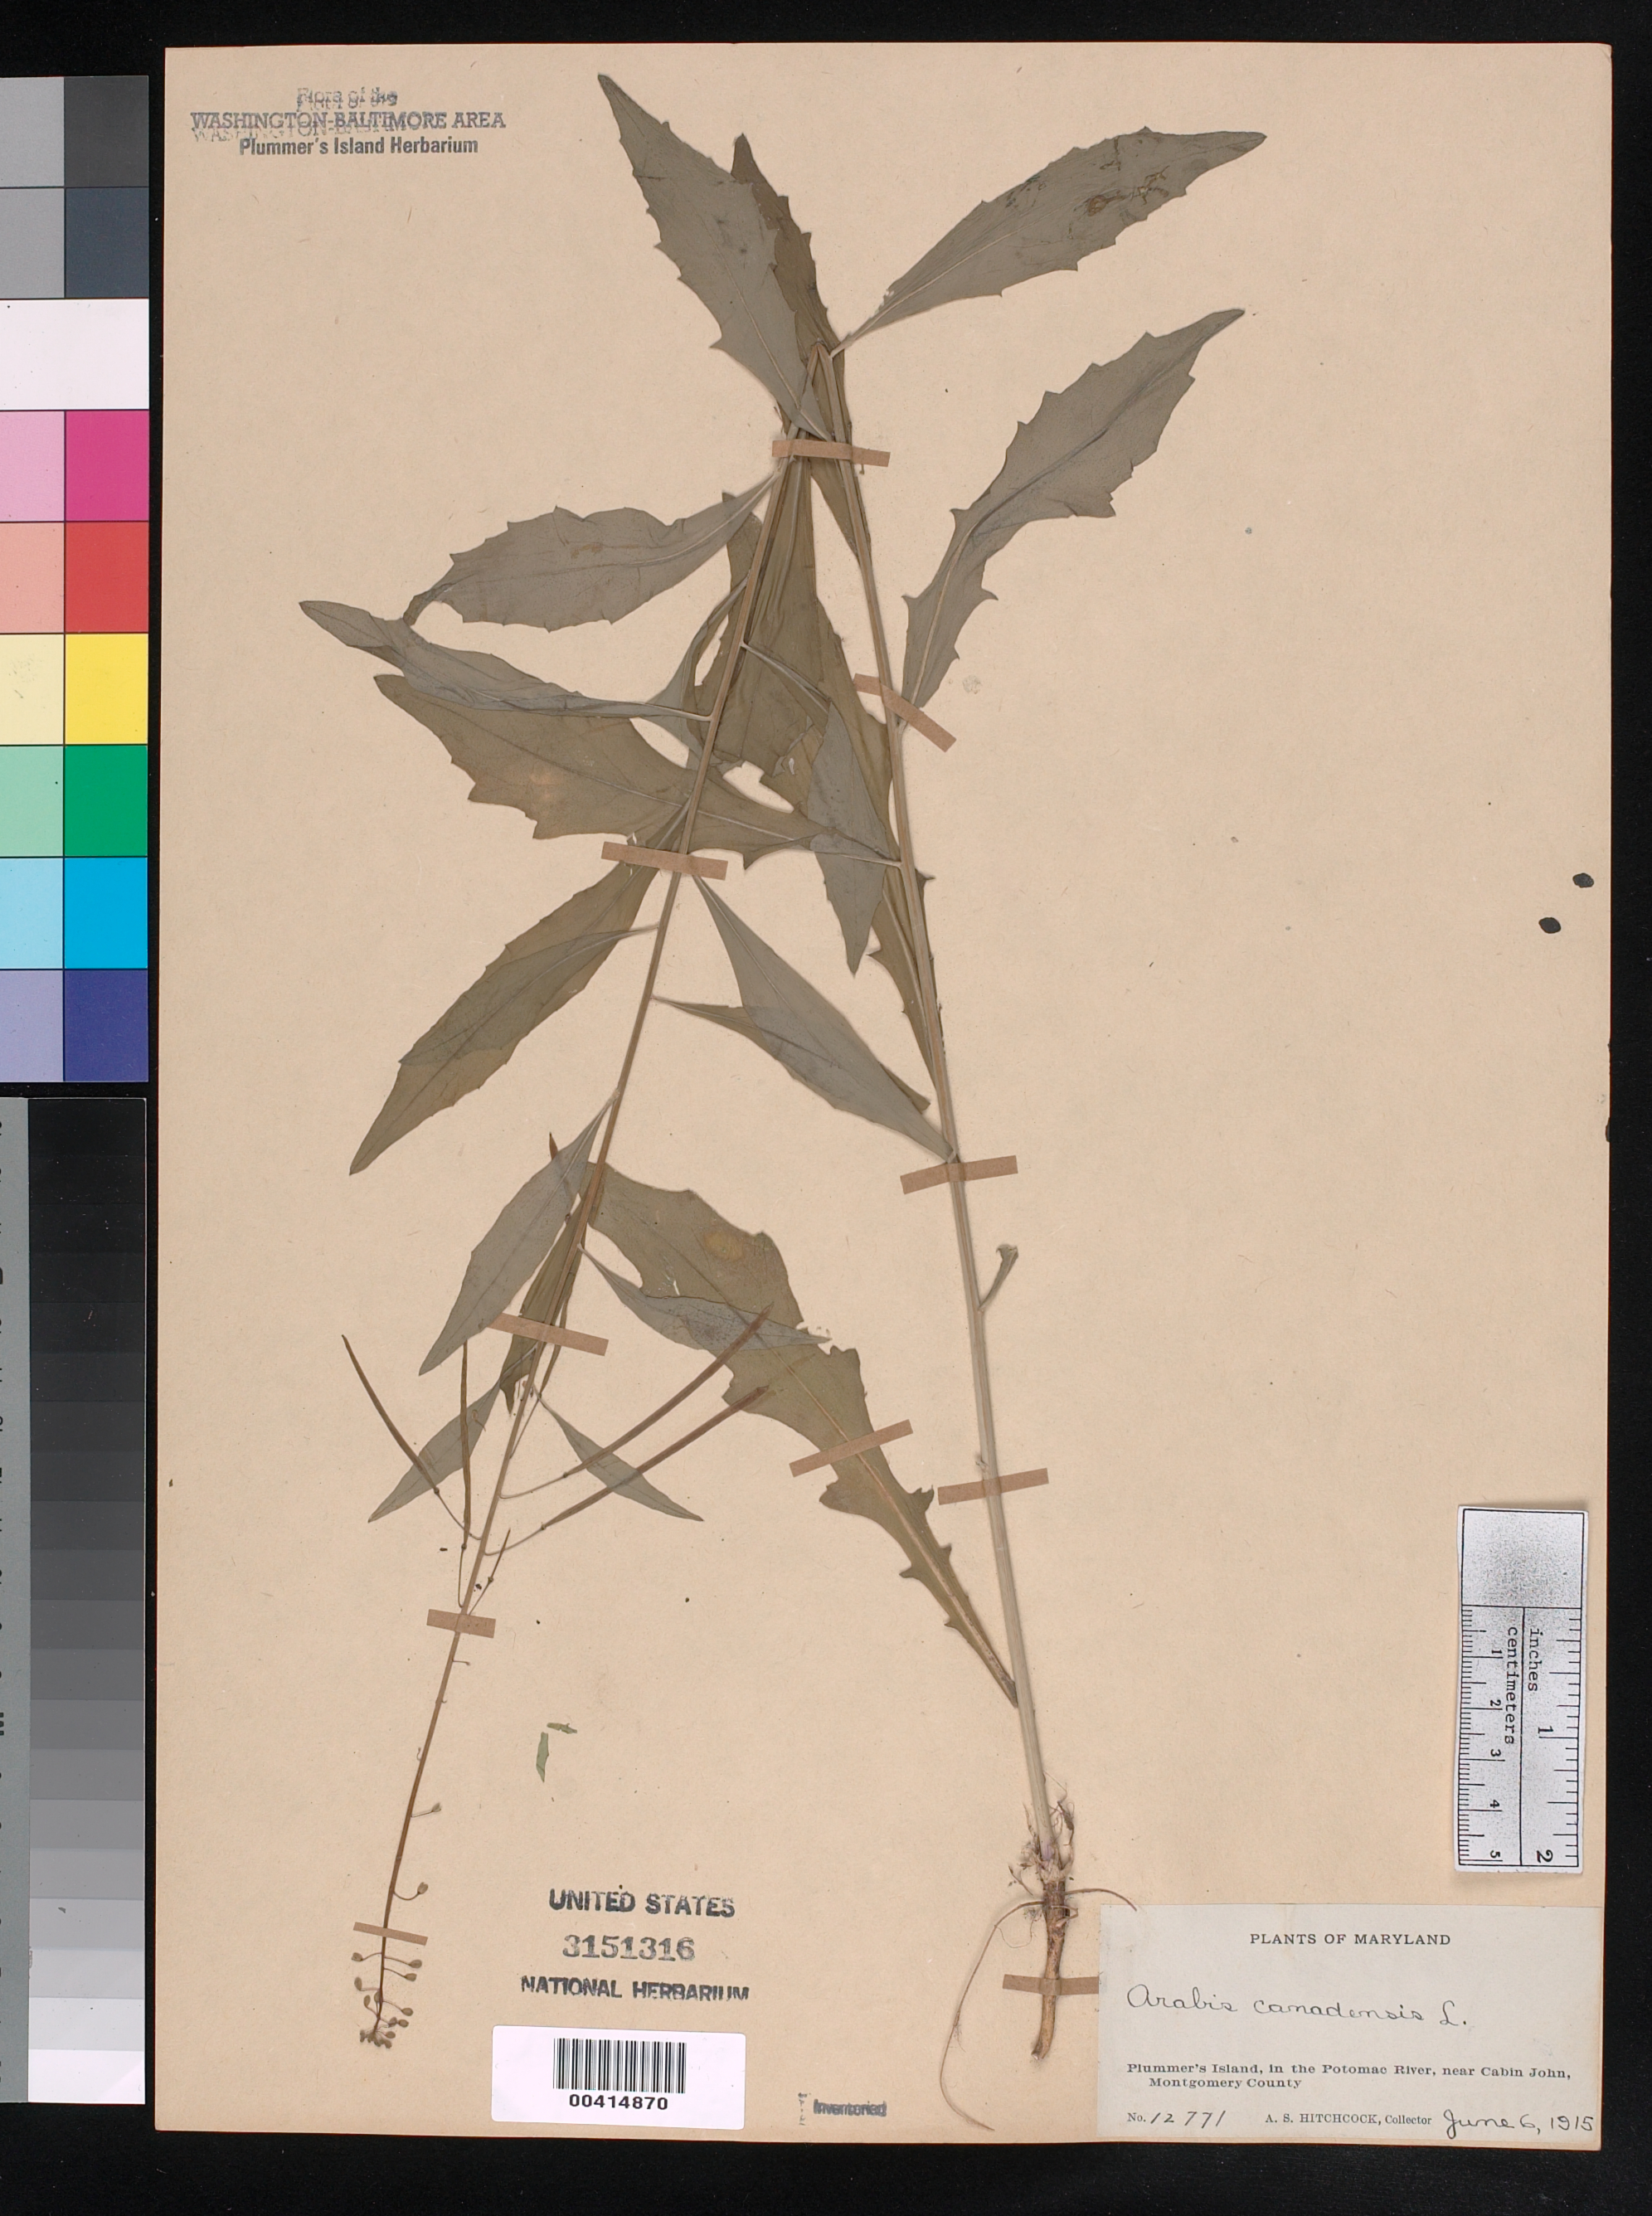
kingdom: Plantae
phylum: Tracheophyta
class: Magnoliopsida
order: Brassicales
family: Brassicaceae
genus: Boechera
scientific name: Boechera canadensis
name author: (L.) Al-Shehbaz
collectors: A. S. Hitchcock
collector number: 12771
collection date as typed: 06 Jun 1915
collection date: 1915-06-06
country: United States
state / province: Maryland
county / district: Montgomery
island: Plummers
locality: Plummer's Island C. & O. Canal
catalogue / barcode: US 3151316